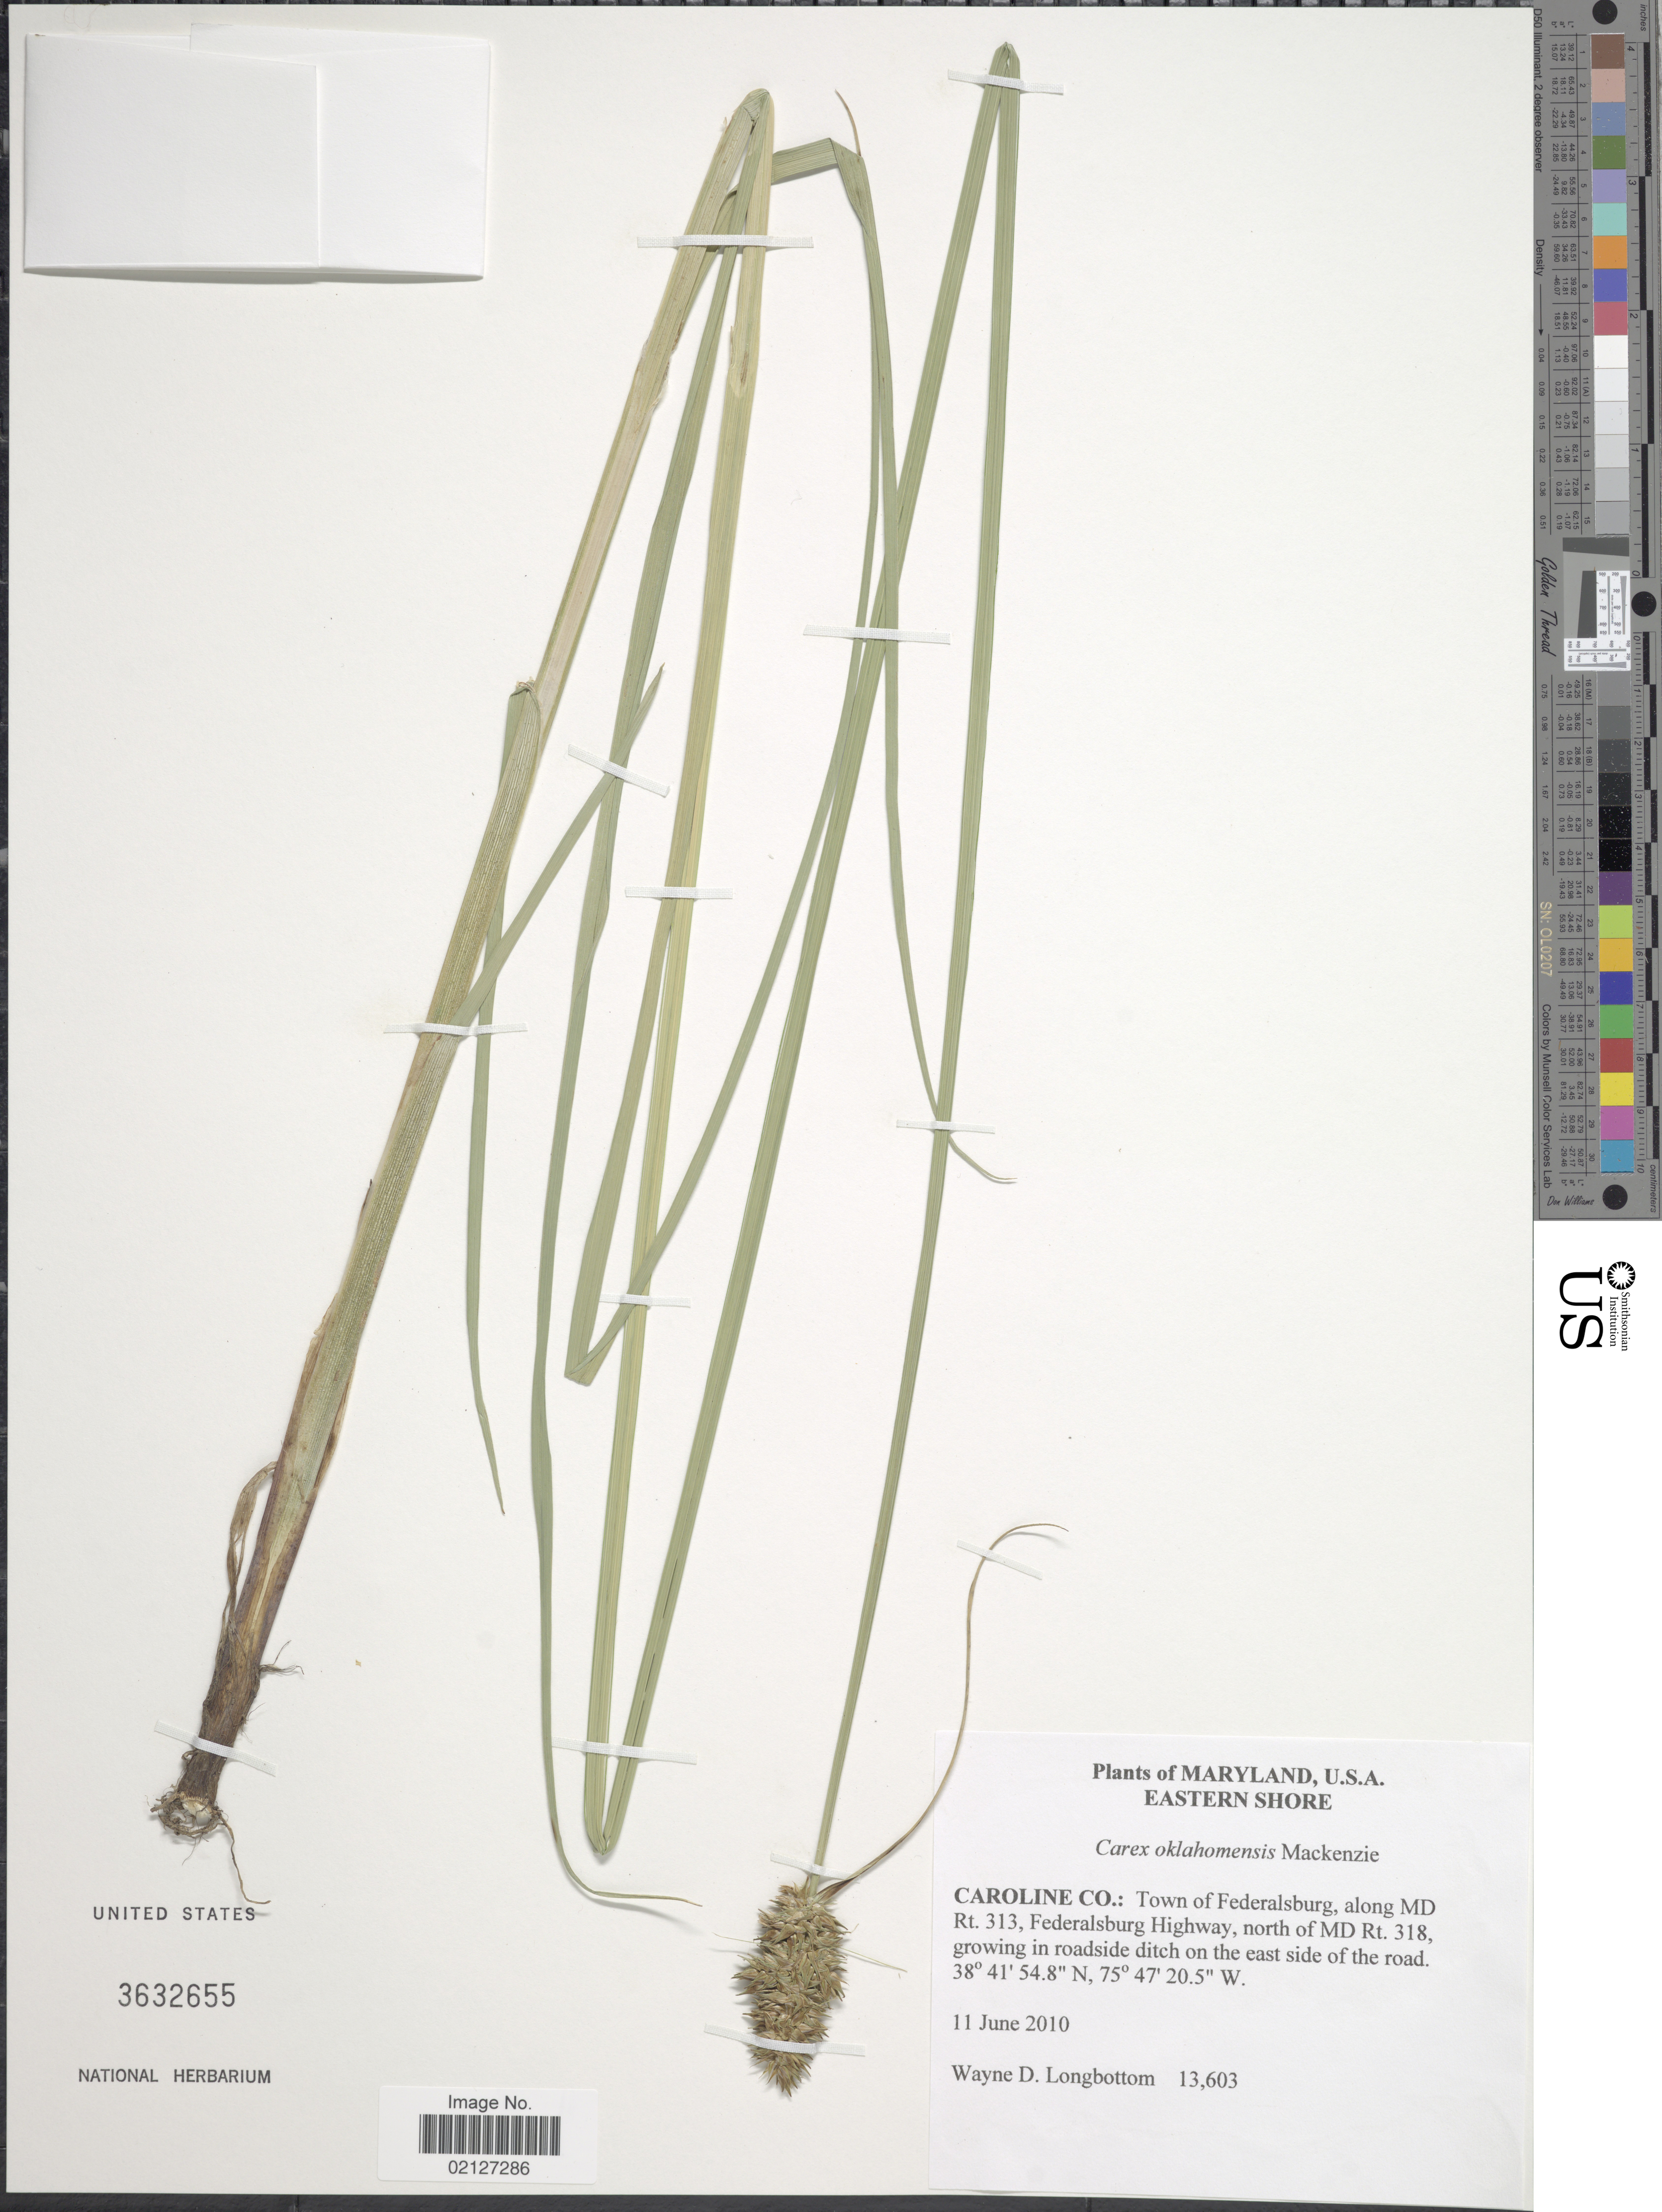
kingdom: Plantae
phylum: Tracheophyta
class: Liliopsida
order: Poales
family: Cyperaceae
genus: Carex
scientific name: Carex oklahomensis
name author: Mack.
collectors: W. D. Longbottom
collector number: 13603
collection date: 2010-07-11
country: United States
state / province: Massachusetts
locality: Eastern Shore, Caroline Co.: town of Federalsburgs, along MD Rt. 313, Federalsburg Highway, north of MD Rt. 318, growing in roadside ditch on the east side of the road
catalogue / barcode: US 3632655